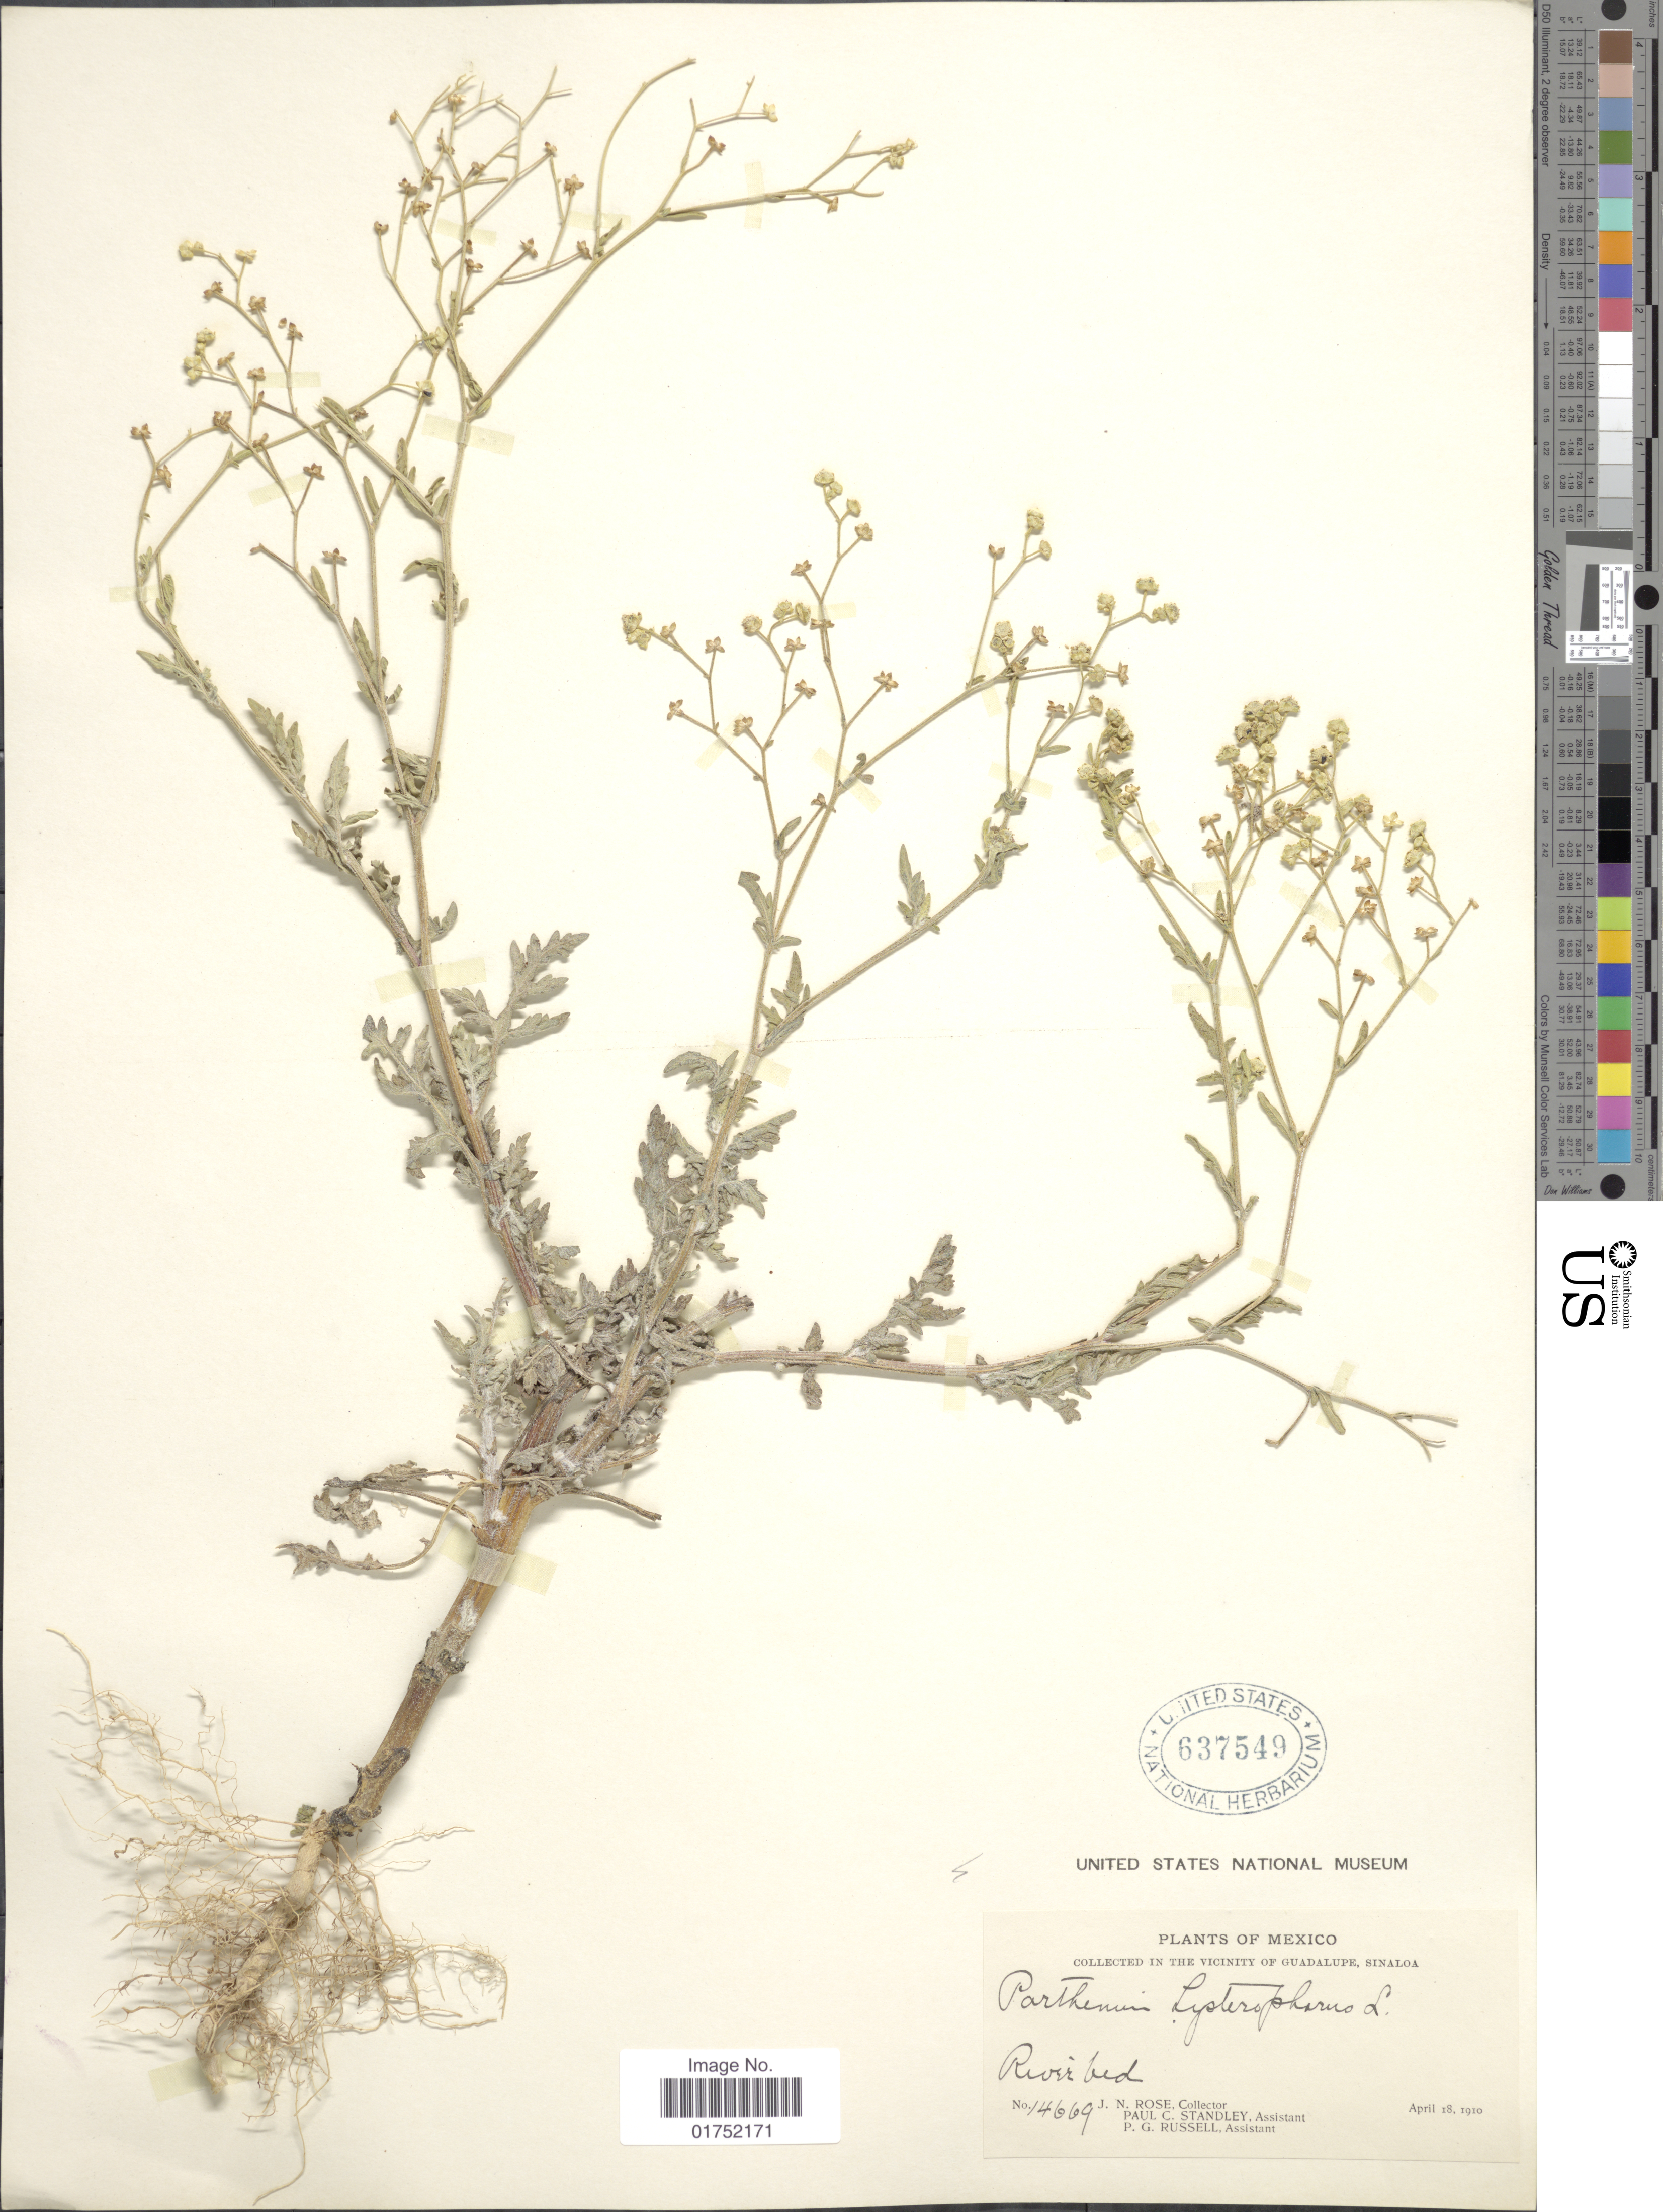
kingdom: Plantae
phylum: Tracheophyta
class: Magnoliopsida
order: Asterales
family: Asteraceae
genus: Parthenium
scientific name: Parthenium hysterophorus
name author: L.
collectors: J. N. Rose, P. C. Standley & P. G. Russell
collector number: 14669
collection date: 1910-04-18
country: Mexico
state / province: Sinaloa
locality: Vicinity of Guadalupe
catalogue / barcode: US 637549